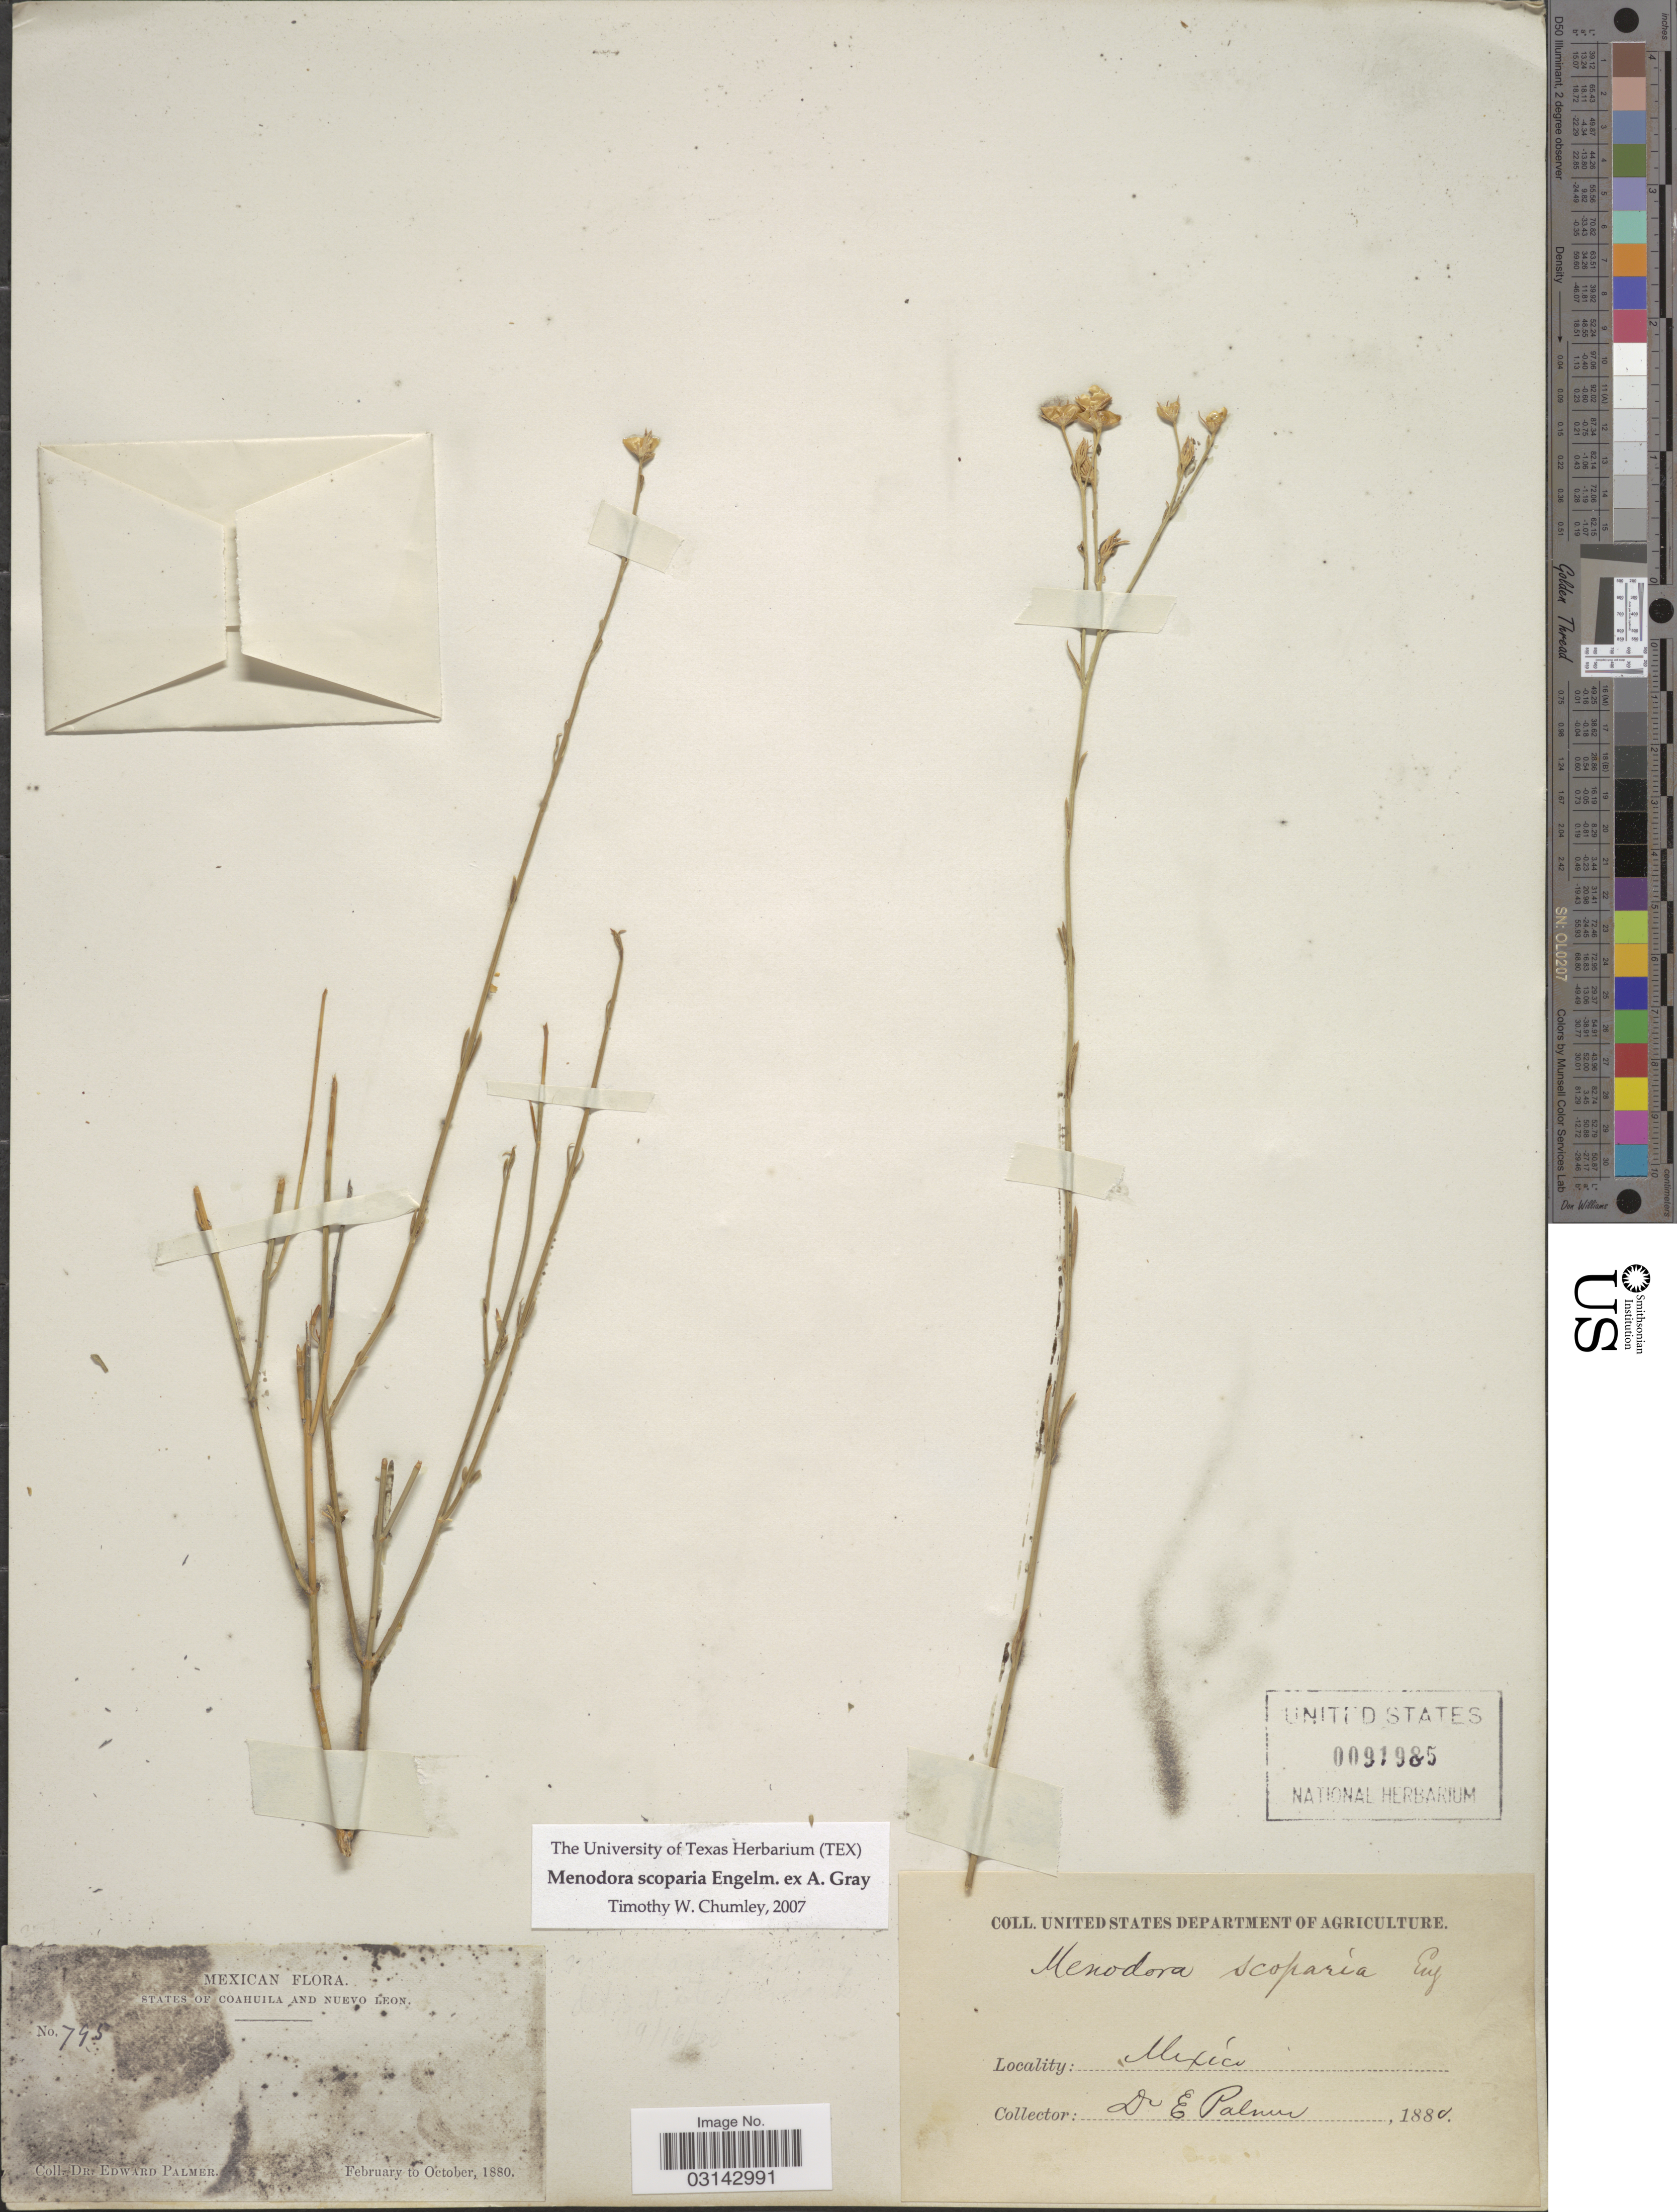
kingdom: Plantae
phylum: Tracheophyta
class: Magnoliopsida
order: Lamiales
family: Oleaceae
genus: Menodora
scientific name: Menodora scoparia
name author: Engelm. ex A. Gray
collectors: E. Palmer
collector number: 745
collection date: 1880-02/1880-10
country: Mexico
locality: States of Coahuila and Nuevo Leon.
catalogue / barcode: US 91985